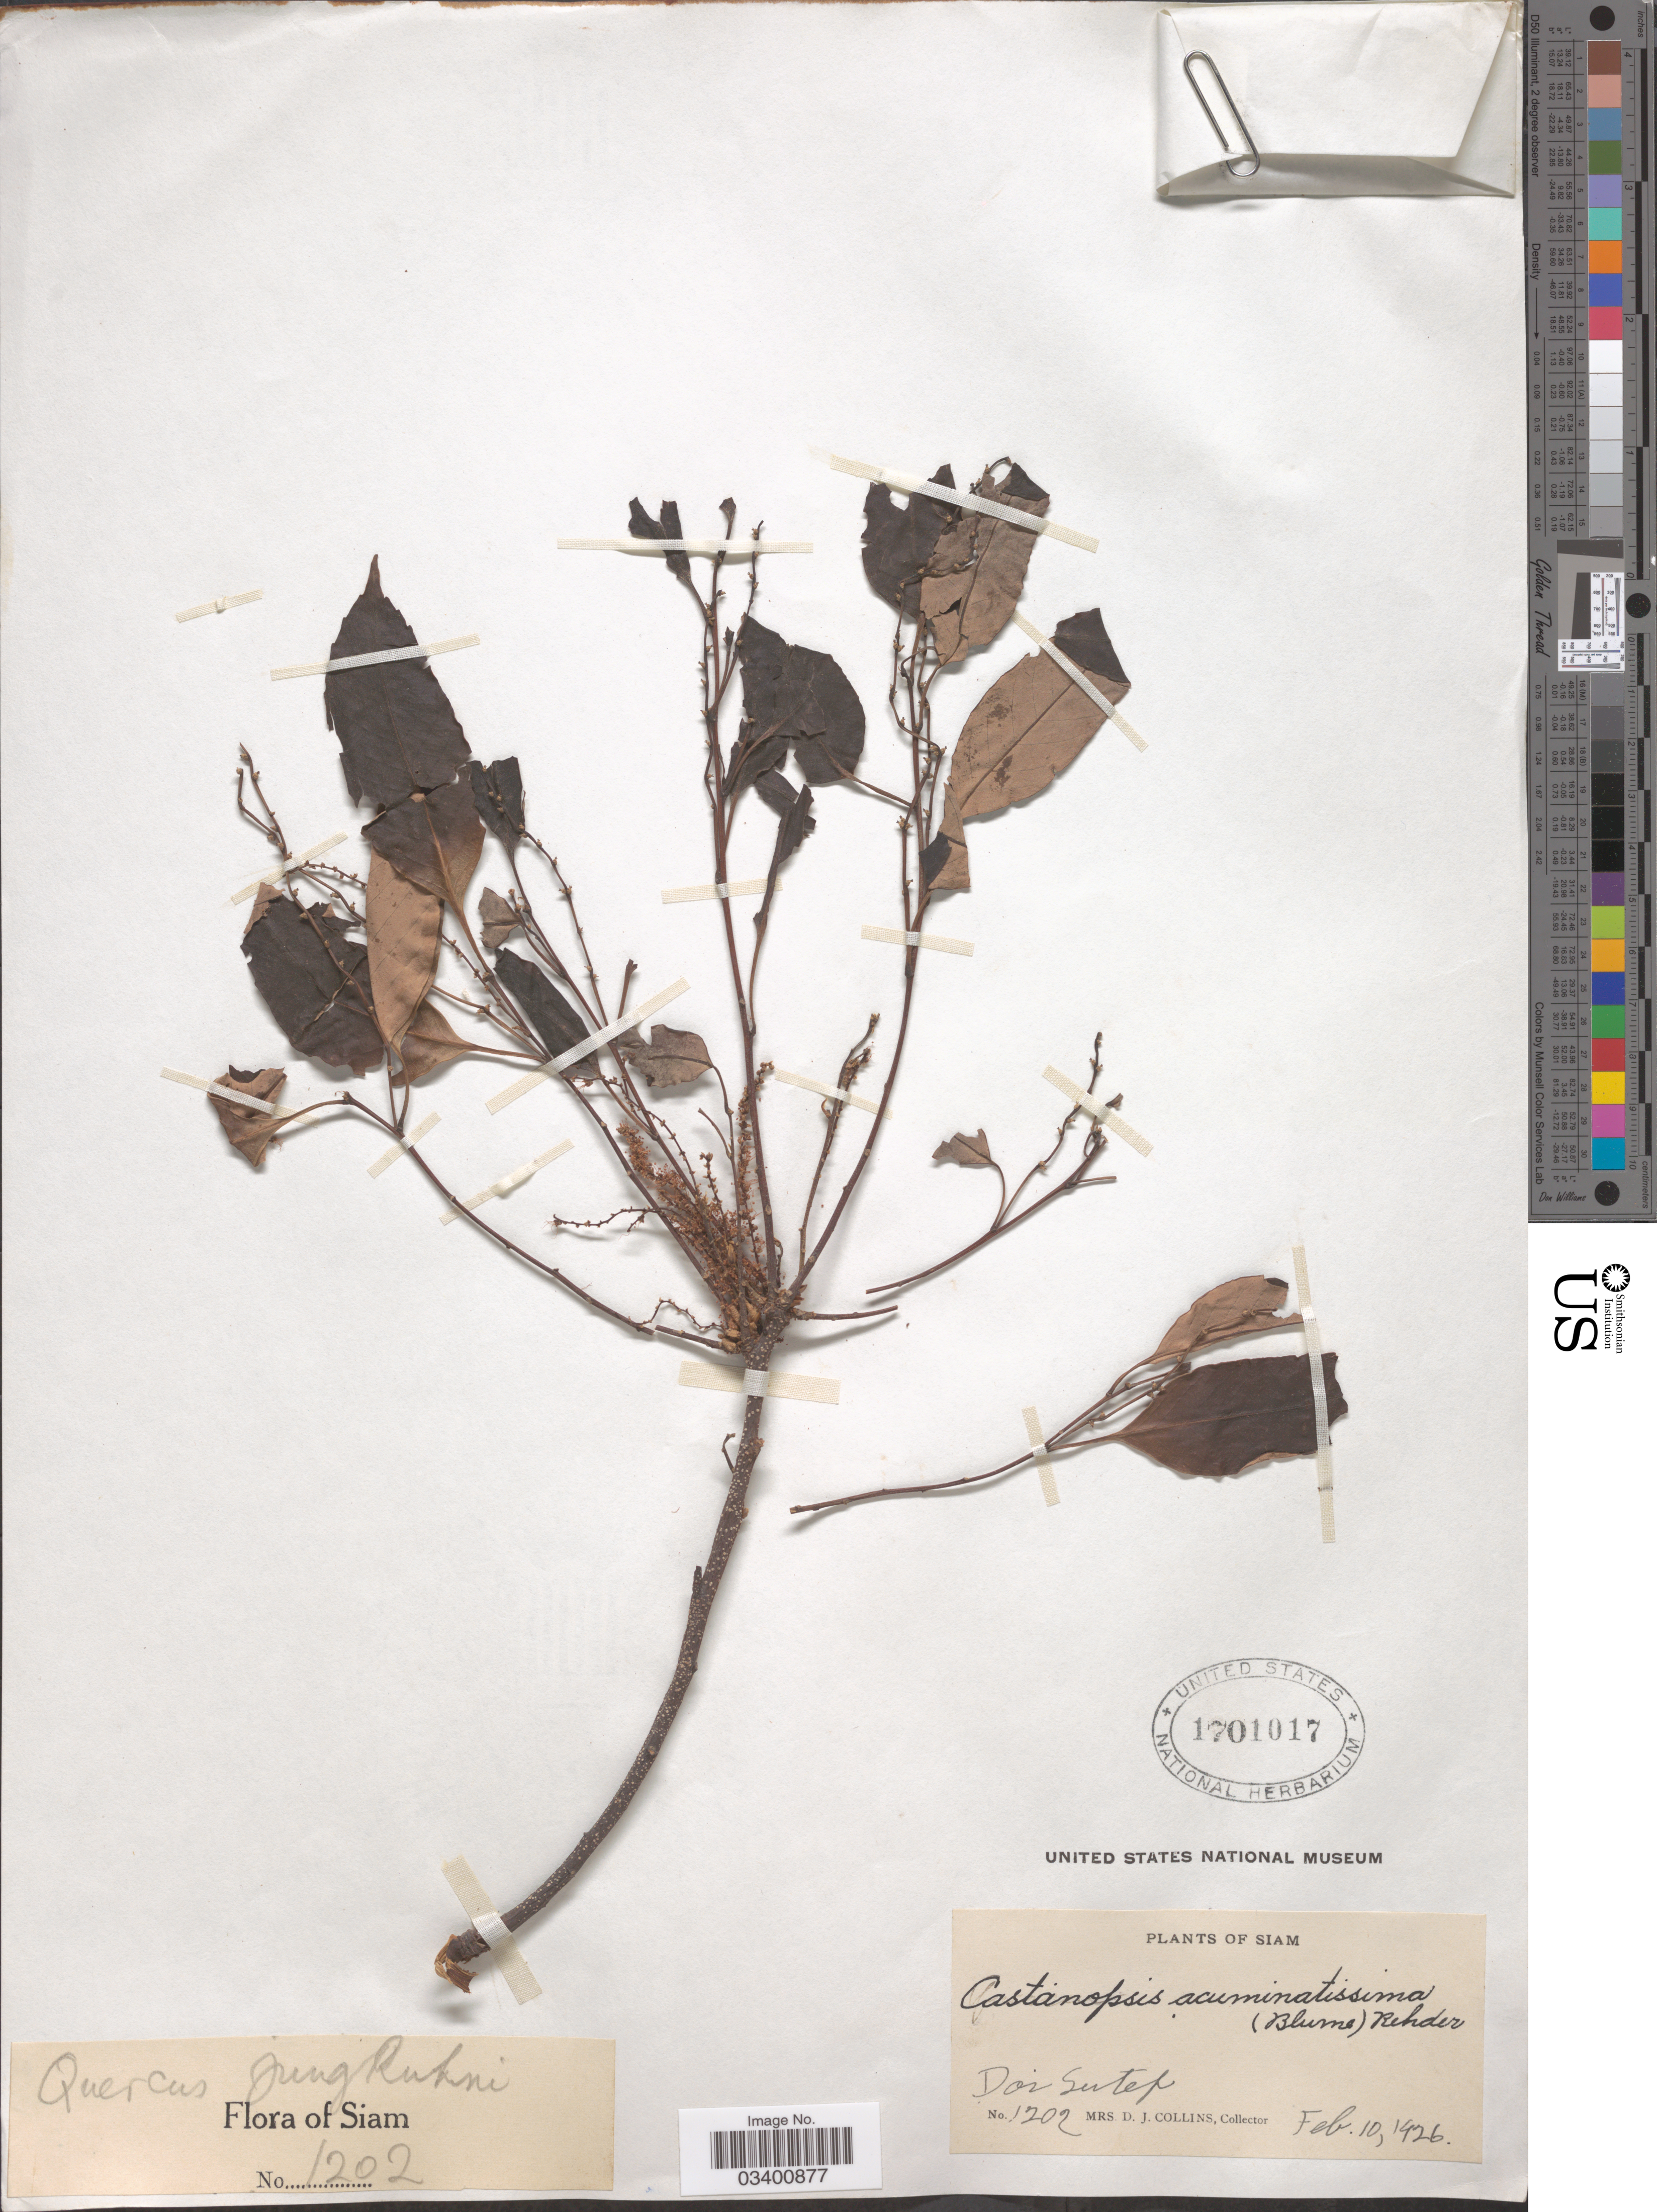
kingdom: Plantae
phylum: Tracheophyta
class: Magnoliopsida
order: Fagales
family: Fagaceae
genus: Castanopsis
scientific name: Castanopsis acuminatissima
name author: (Blume) A. DC.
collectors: Mrs. D. J. Collins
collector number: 1202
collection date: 1926-02-10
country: Thailand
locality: Siam, Doi Sutep.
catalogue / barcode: US 1701017